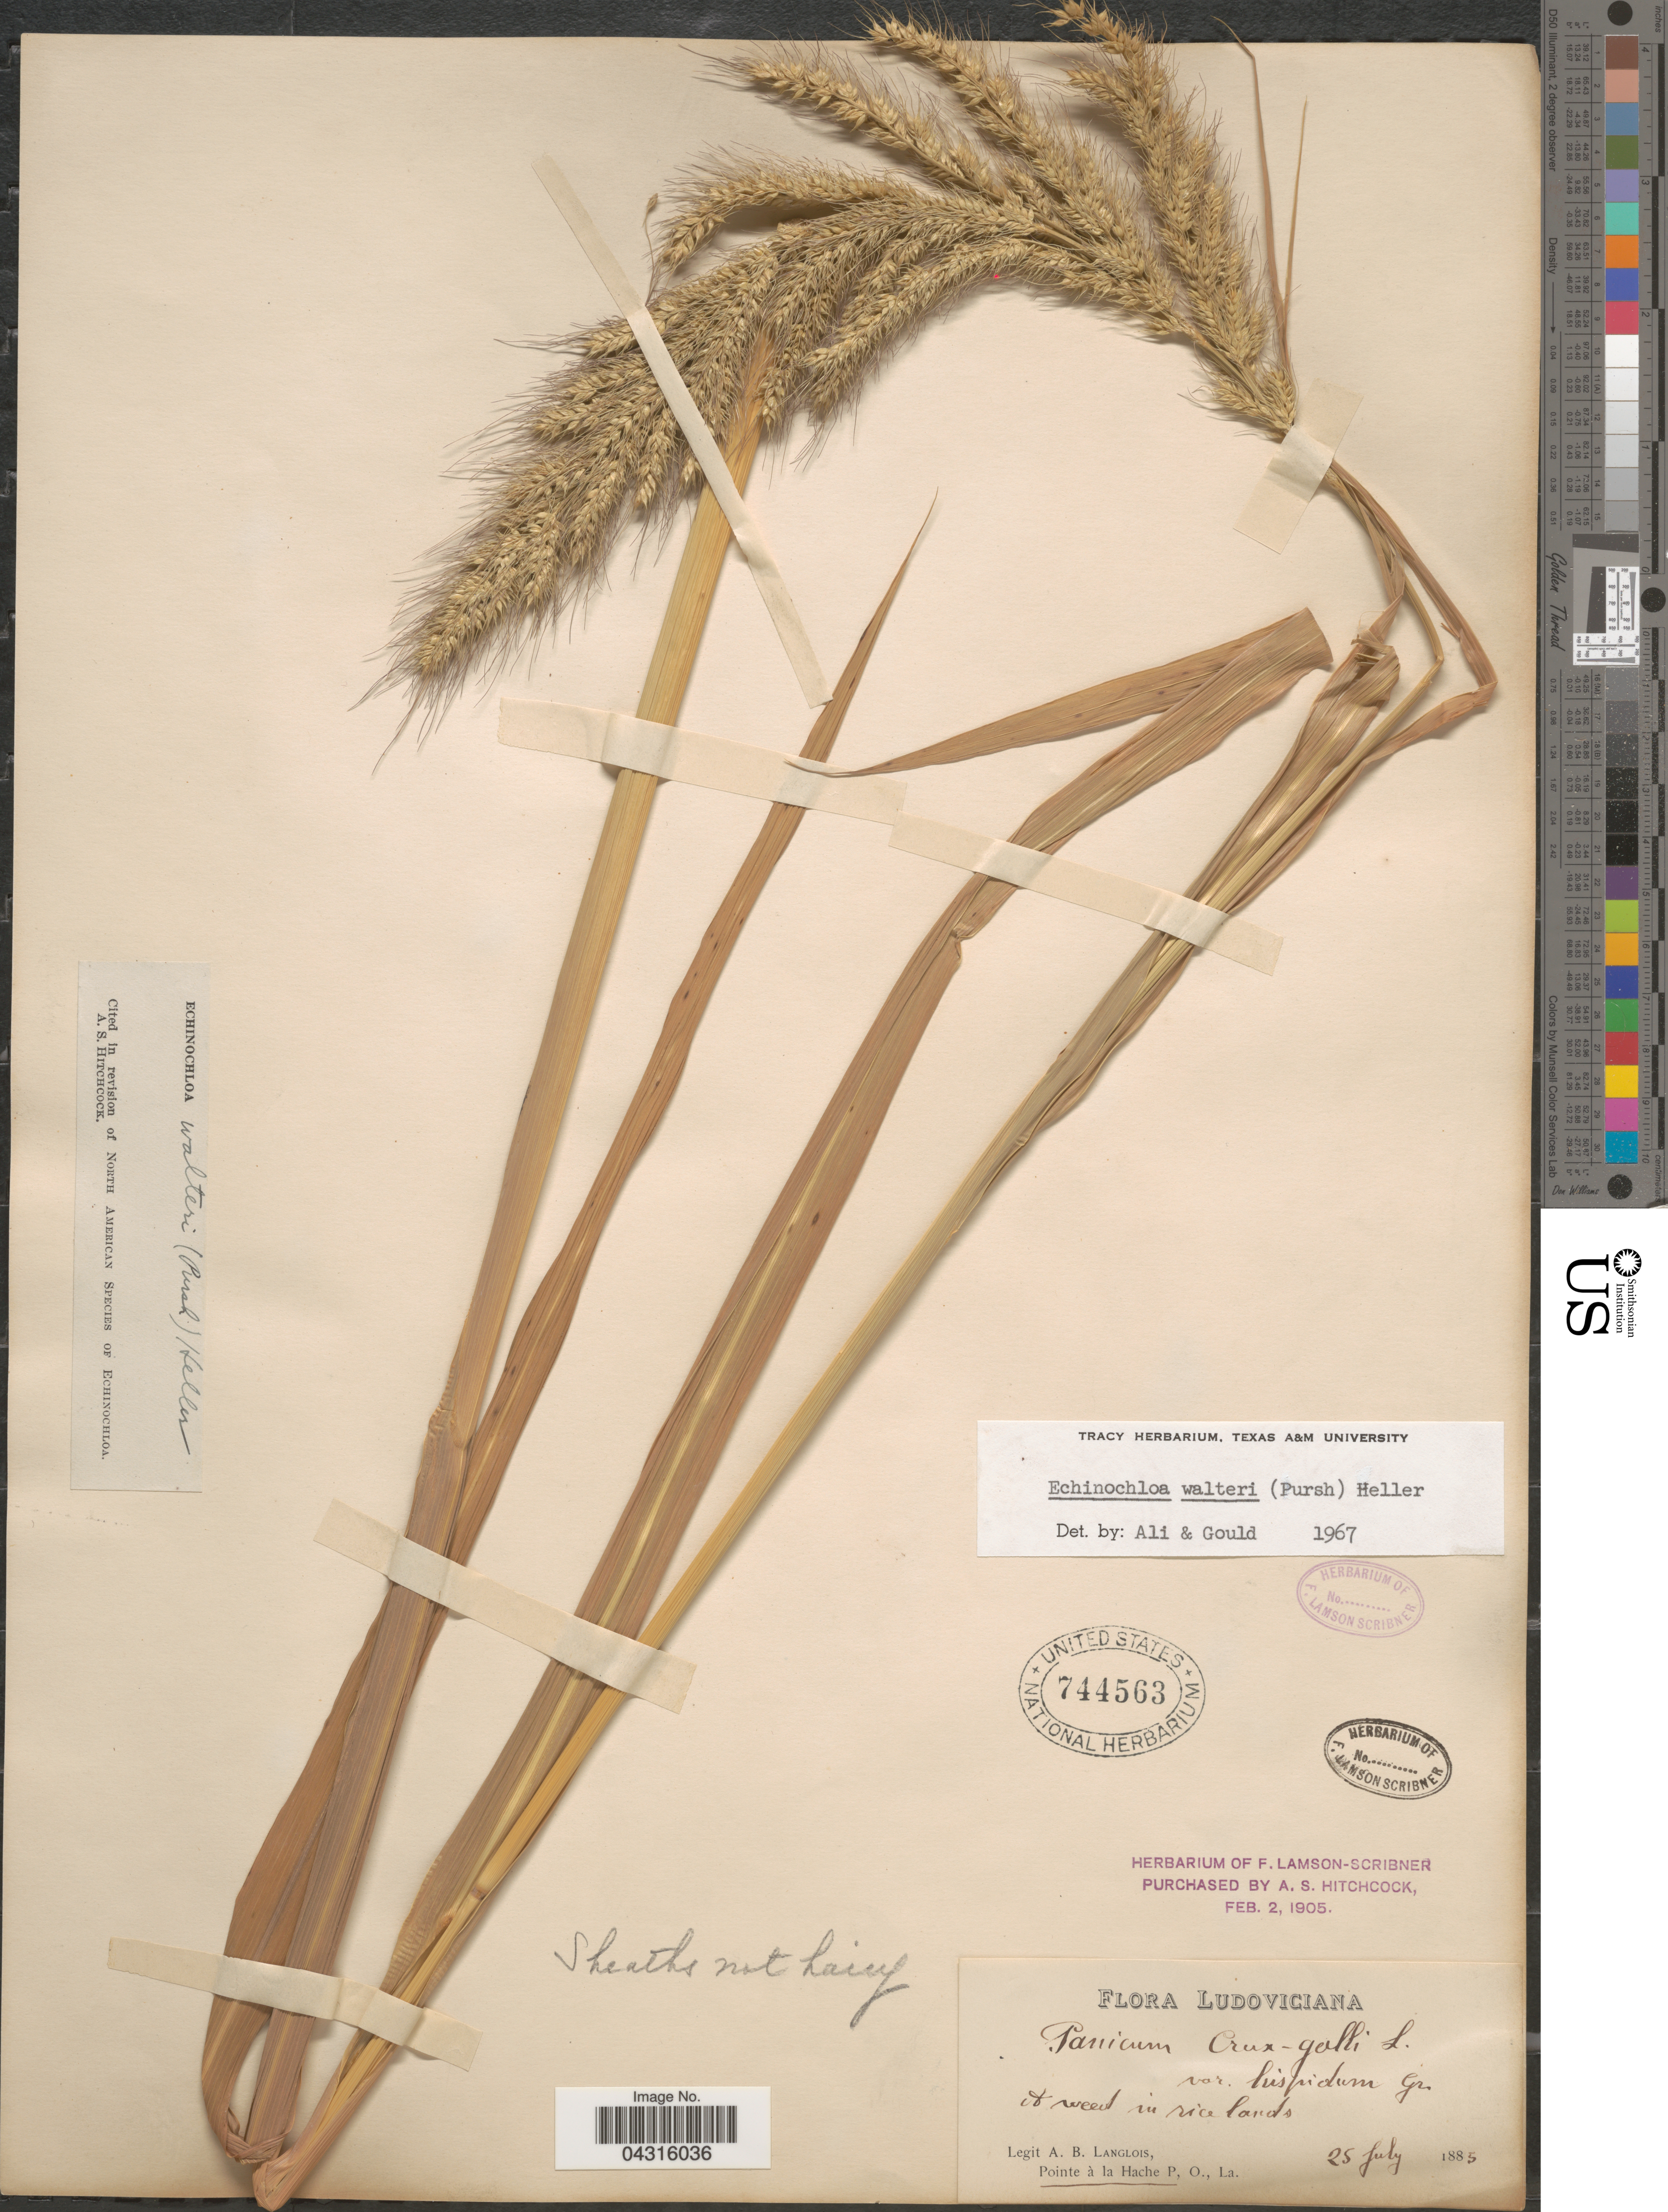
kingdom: Plantae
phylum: Tracheophyta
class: Liliopsida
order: Poales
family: Poaceae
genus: Echinochloa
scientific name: Echinochloa walteri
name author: (Pursh) A. Heller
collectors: A. Langlois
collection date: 1885-07-25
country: United States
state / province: Louisiana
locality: Ludoviciana. Pointe à la Hache P, O.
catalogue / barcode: US 744563